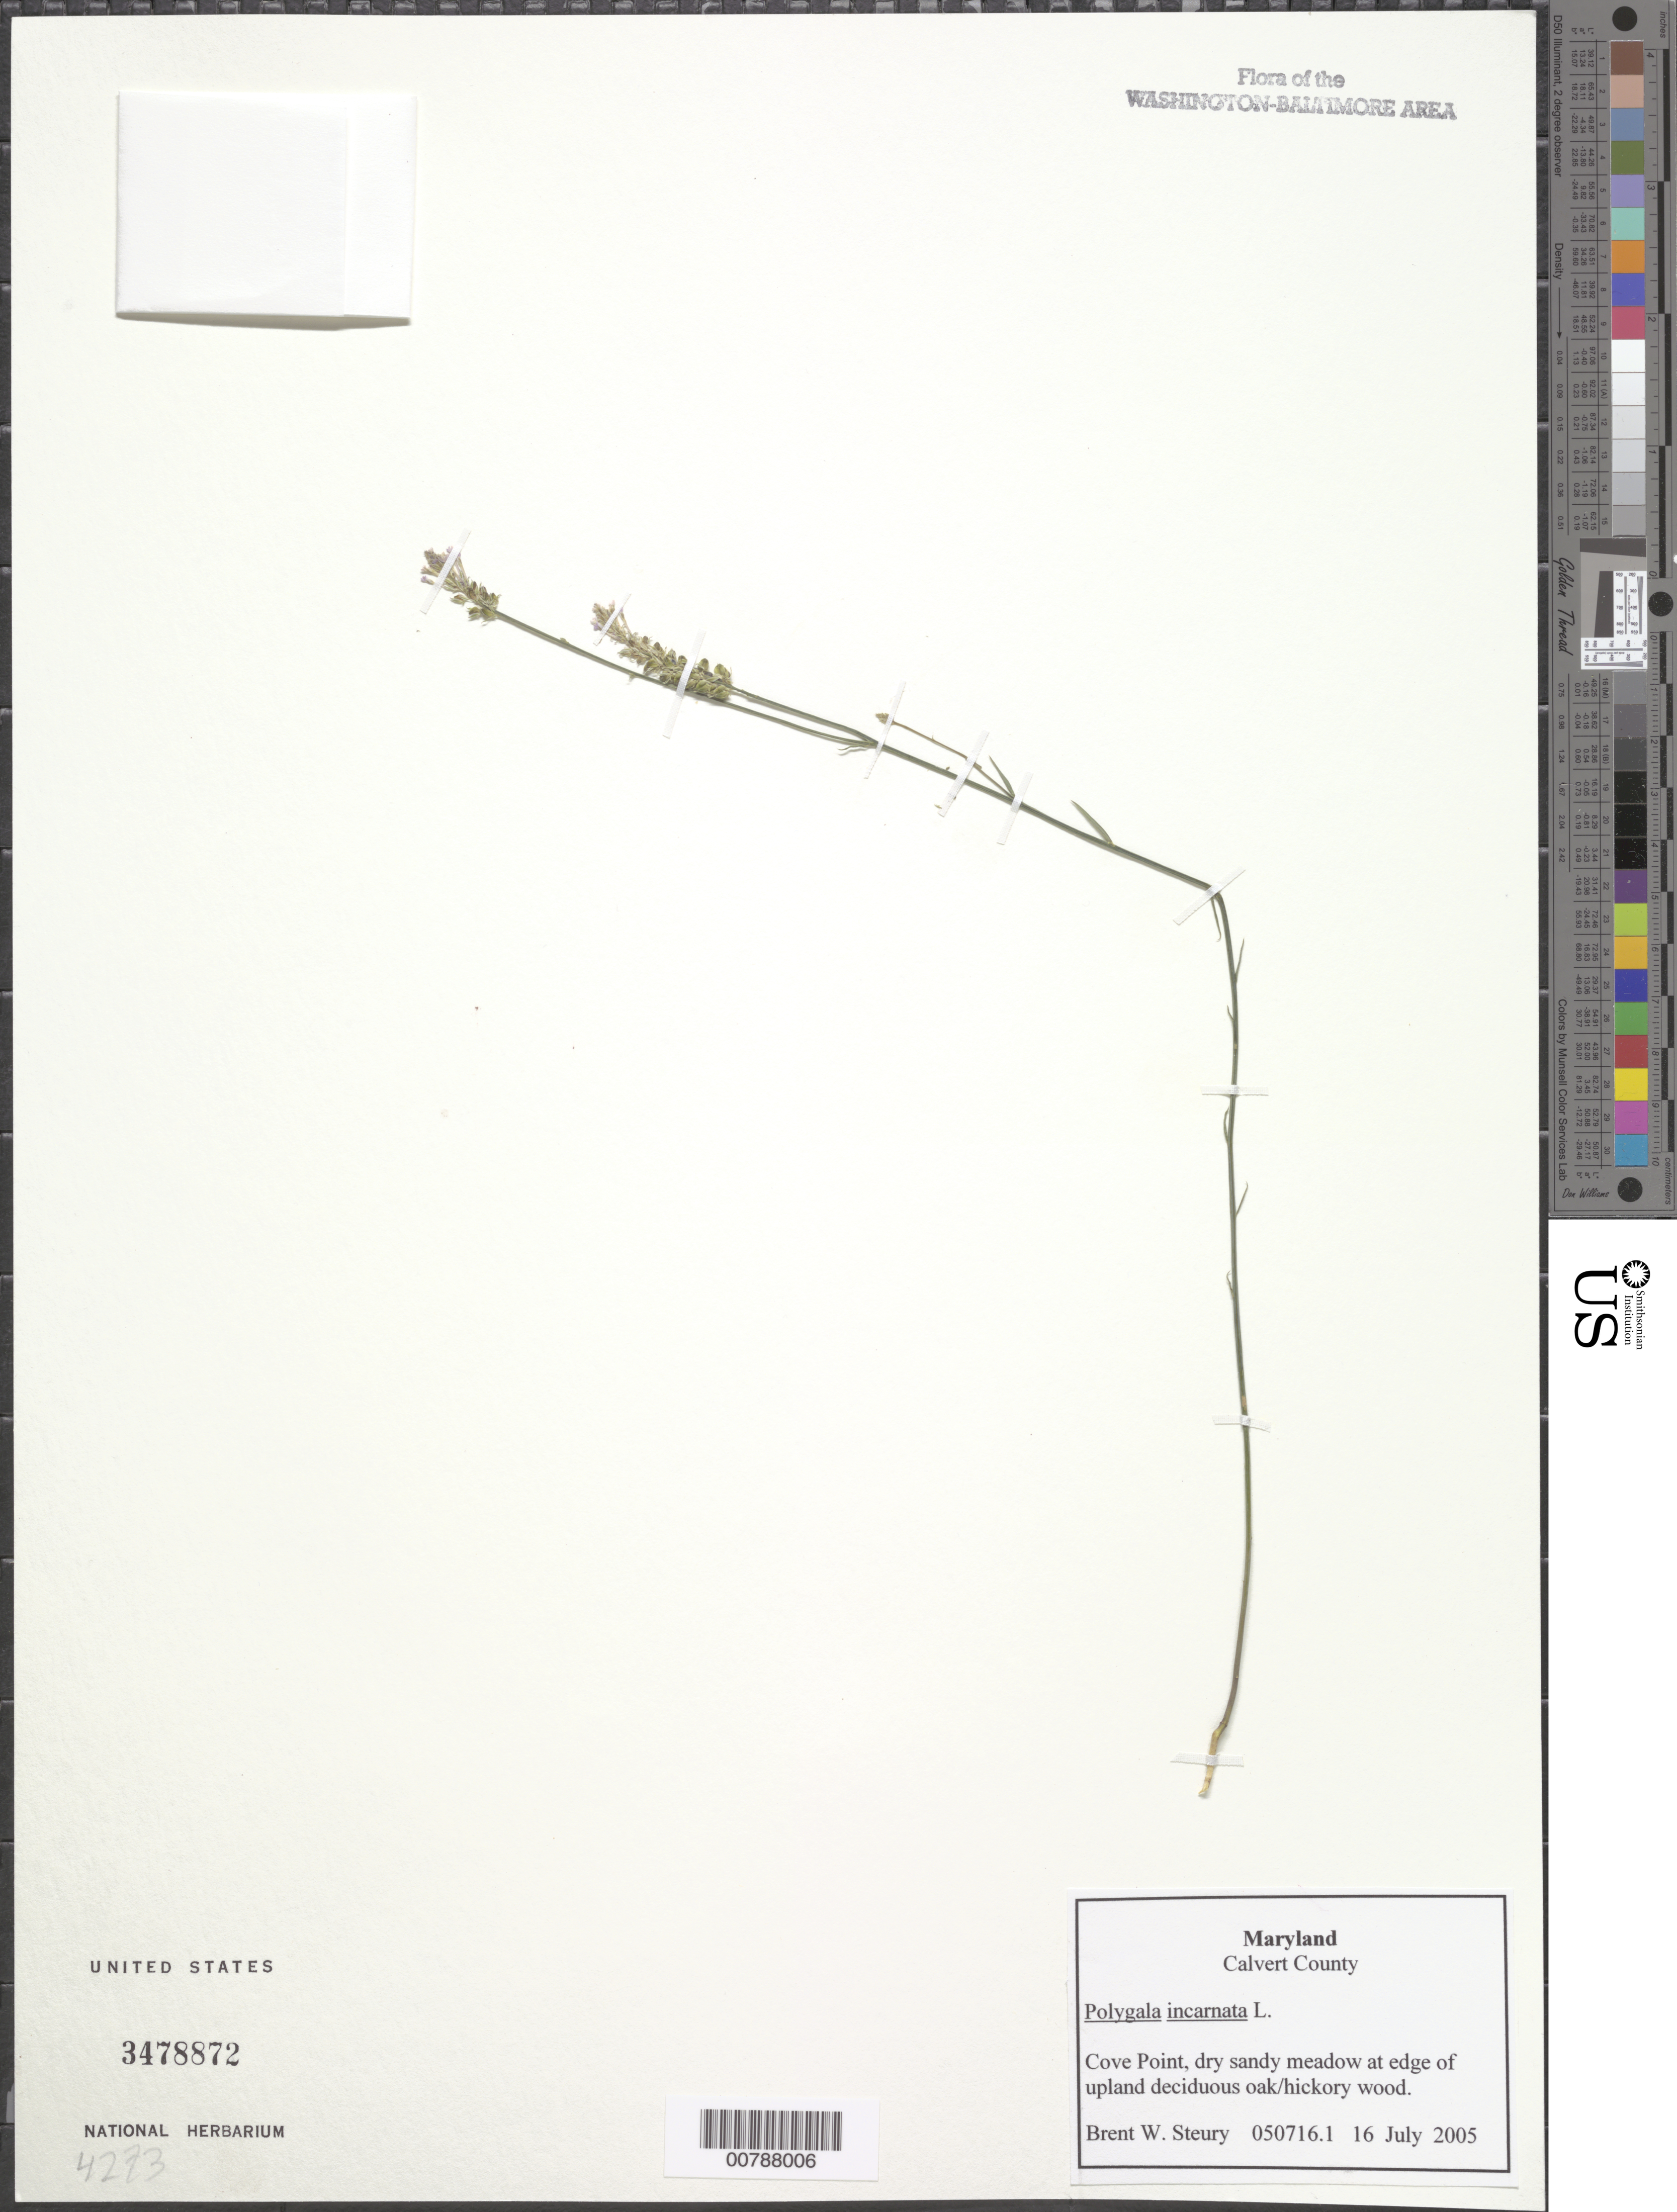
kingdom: Plantae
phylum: Tracheophyta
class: Magnoliopsida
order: Fabales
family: Polygalaceae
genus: Polygala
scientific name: Polygala incarnata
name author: L.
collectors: B. Steury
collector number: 050716.1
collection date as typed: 16 July 2005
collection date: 2005-07-16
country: United States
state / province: Maryland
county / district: Calvert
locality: Cove Point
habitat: Dry sandy meadow at edge of upland deciduous oak/hickory wood.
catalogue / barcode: US 3478872